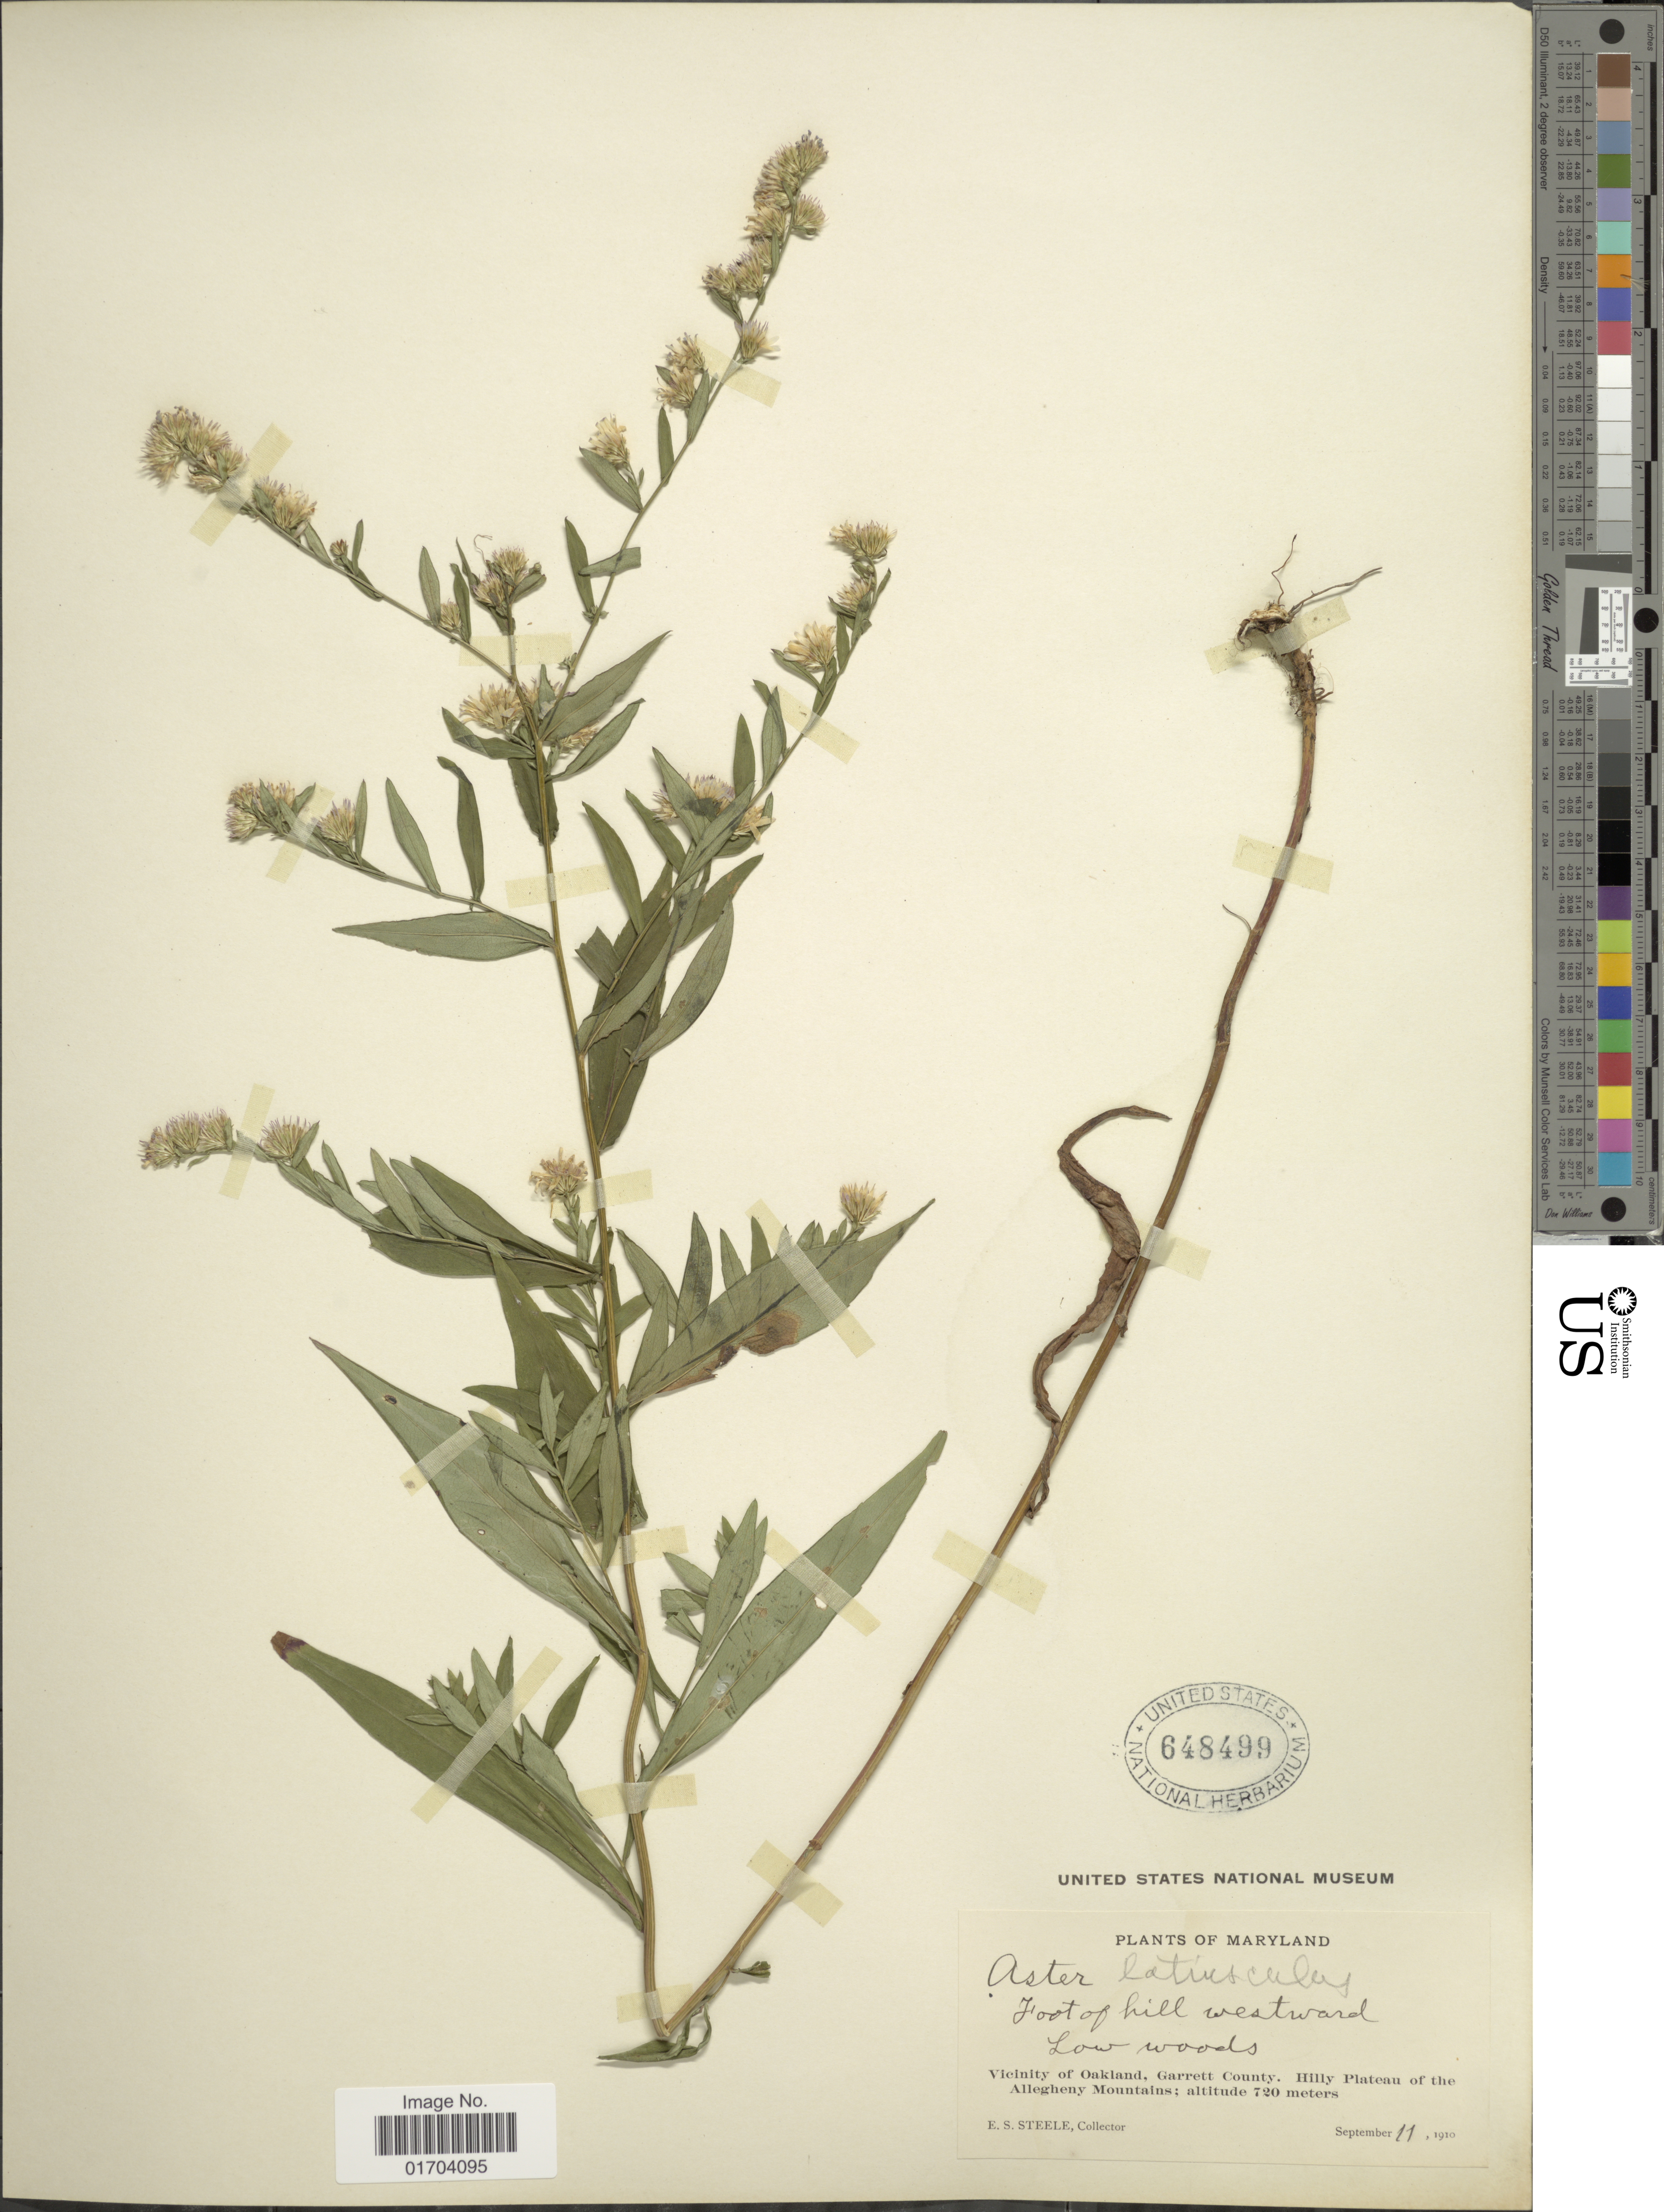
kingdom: Plantae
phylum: Tracheophyta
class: Magnoliopsida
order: Asterales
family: Asteraceae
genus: Aster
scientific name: Aster latiusculus E.S. Steele sp. nov. ined.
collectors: E. Steele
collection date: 1910-09-11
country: United States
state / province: Maryland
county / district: Garrett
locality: Foot of hill westward of town, Vicinity of Oakland, Garrett County. Hilly Plateau of the Allegheny Mountains.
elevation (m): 720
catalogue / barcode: US 648499